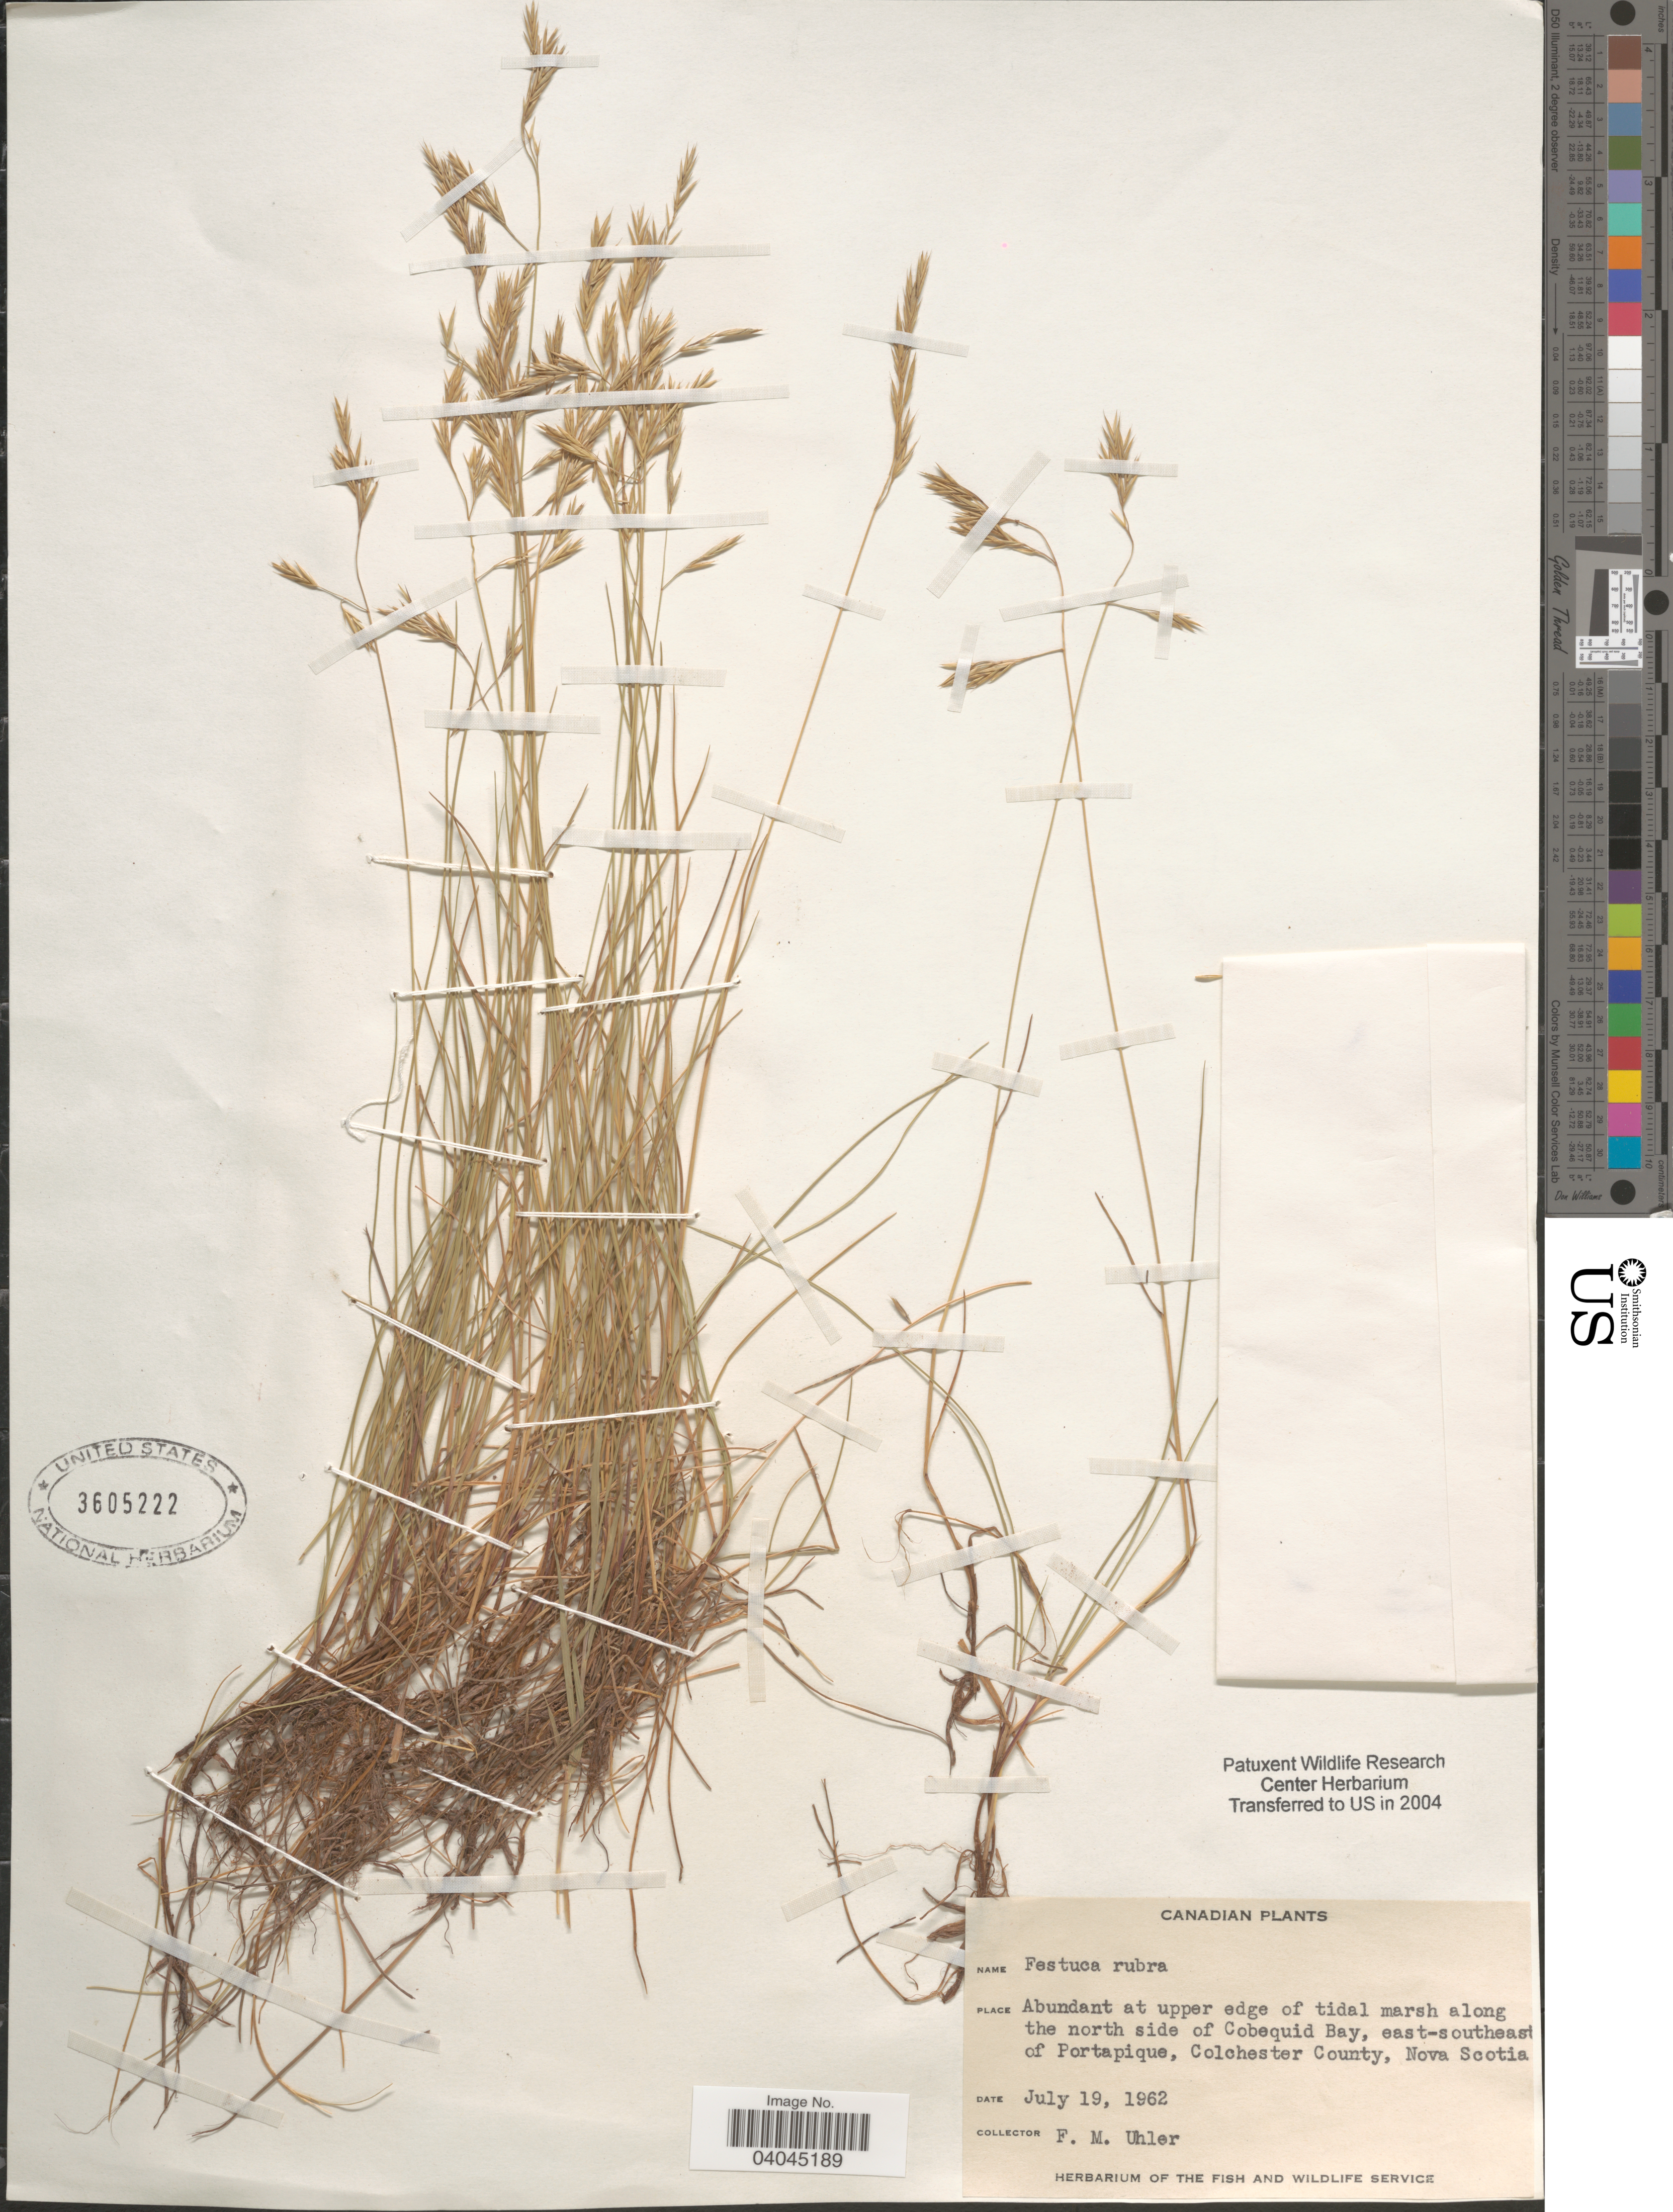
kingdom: Plantae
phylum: Tracheophyta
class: Liliopsida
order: Poales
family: Poaceae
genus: Festuca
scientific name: Festuca rubra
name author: L.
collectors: F. M. Uhler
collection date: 1962-07-19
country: Canada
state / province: Nova Scotia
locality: At upper edge of tidal marsh along the north side of Cobequid Bay, east-southeast of Portapique, Colchester County.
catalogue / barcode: US 3605222